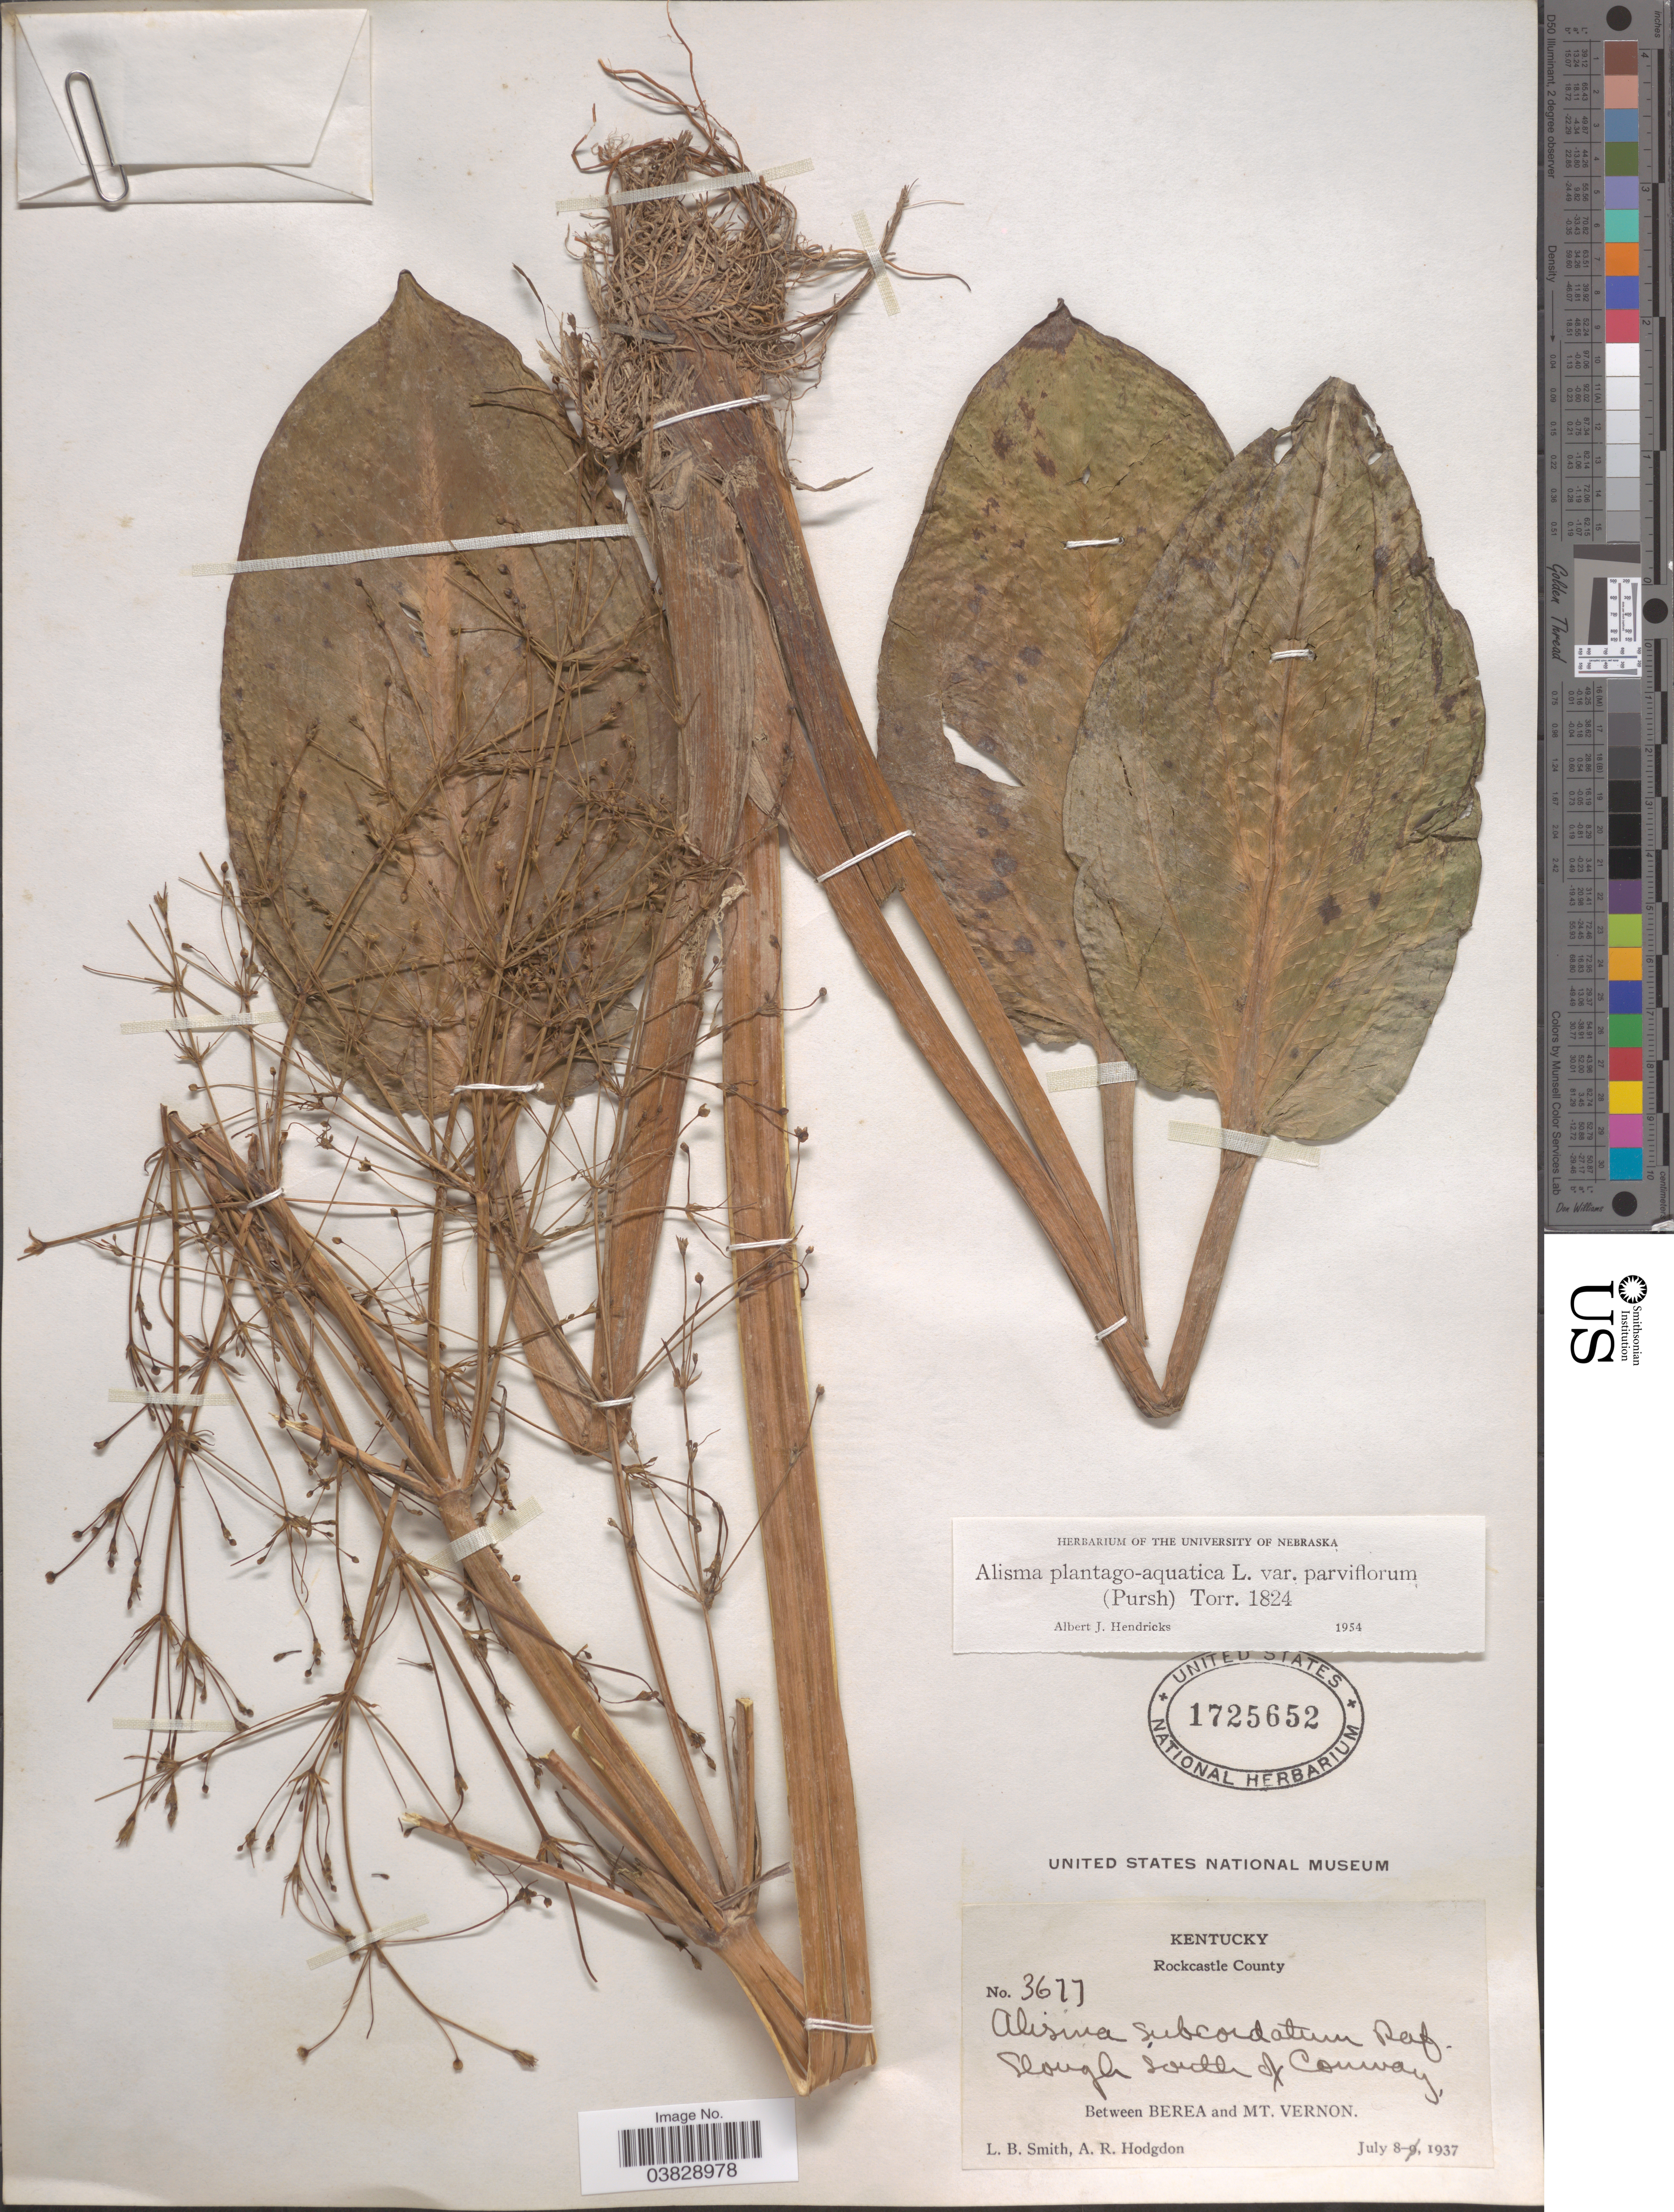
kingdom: Plantae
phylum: Tracheophyta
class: Liliopsida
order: Alismatales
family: Alismataceae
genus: Alisma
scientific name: Alisma plantago-aquatica var. parviflorum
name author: (Pursh) Torr.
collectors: L. Smith & A. R. Hodgdon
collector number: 3677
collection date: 1937-07-08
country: United States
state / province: Kentucky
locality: Rockcastle County. Slough south of Conway. Between Berea and Mt. Vernon.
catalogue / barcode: US 1725652